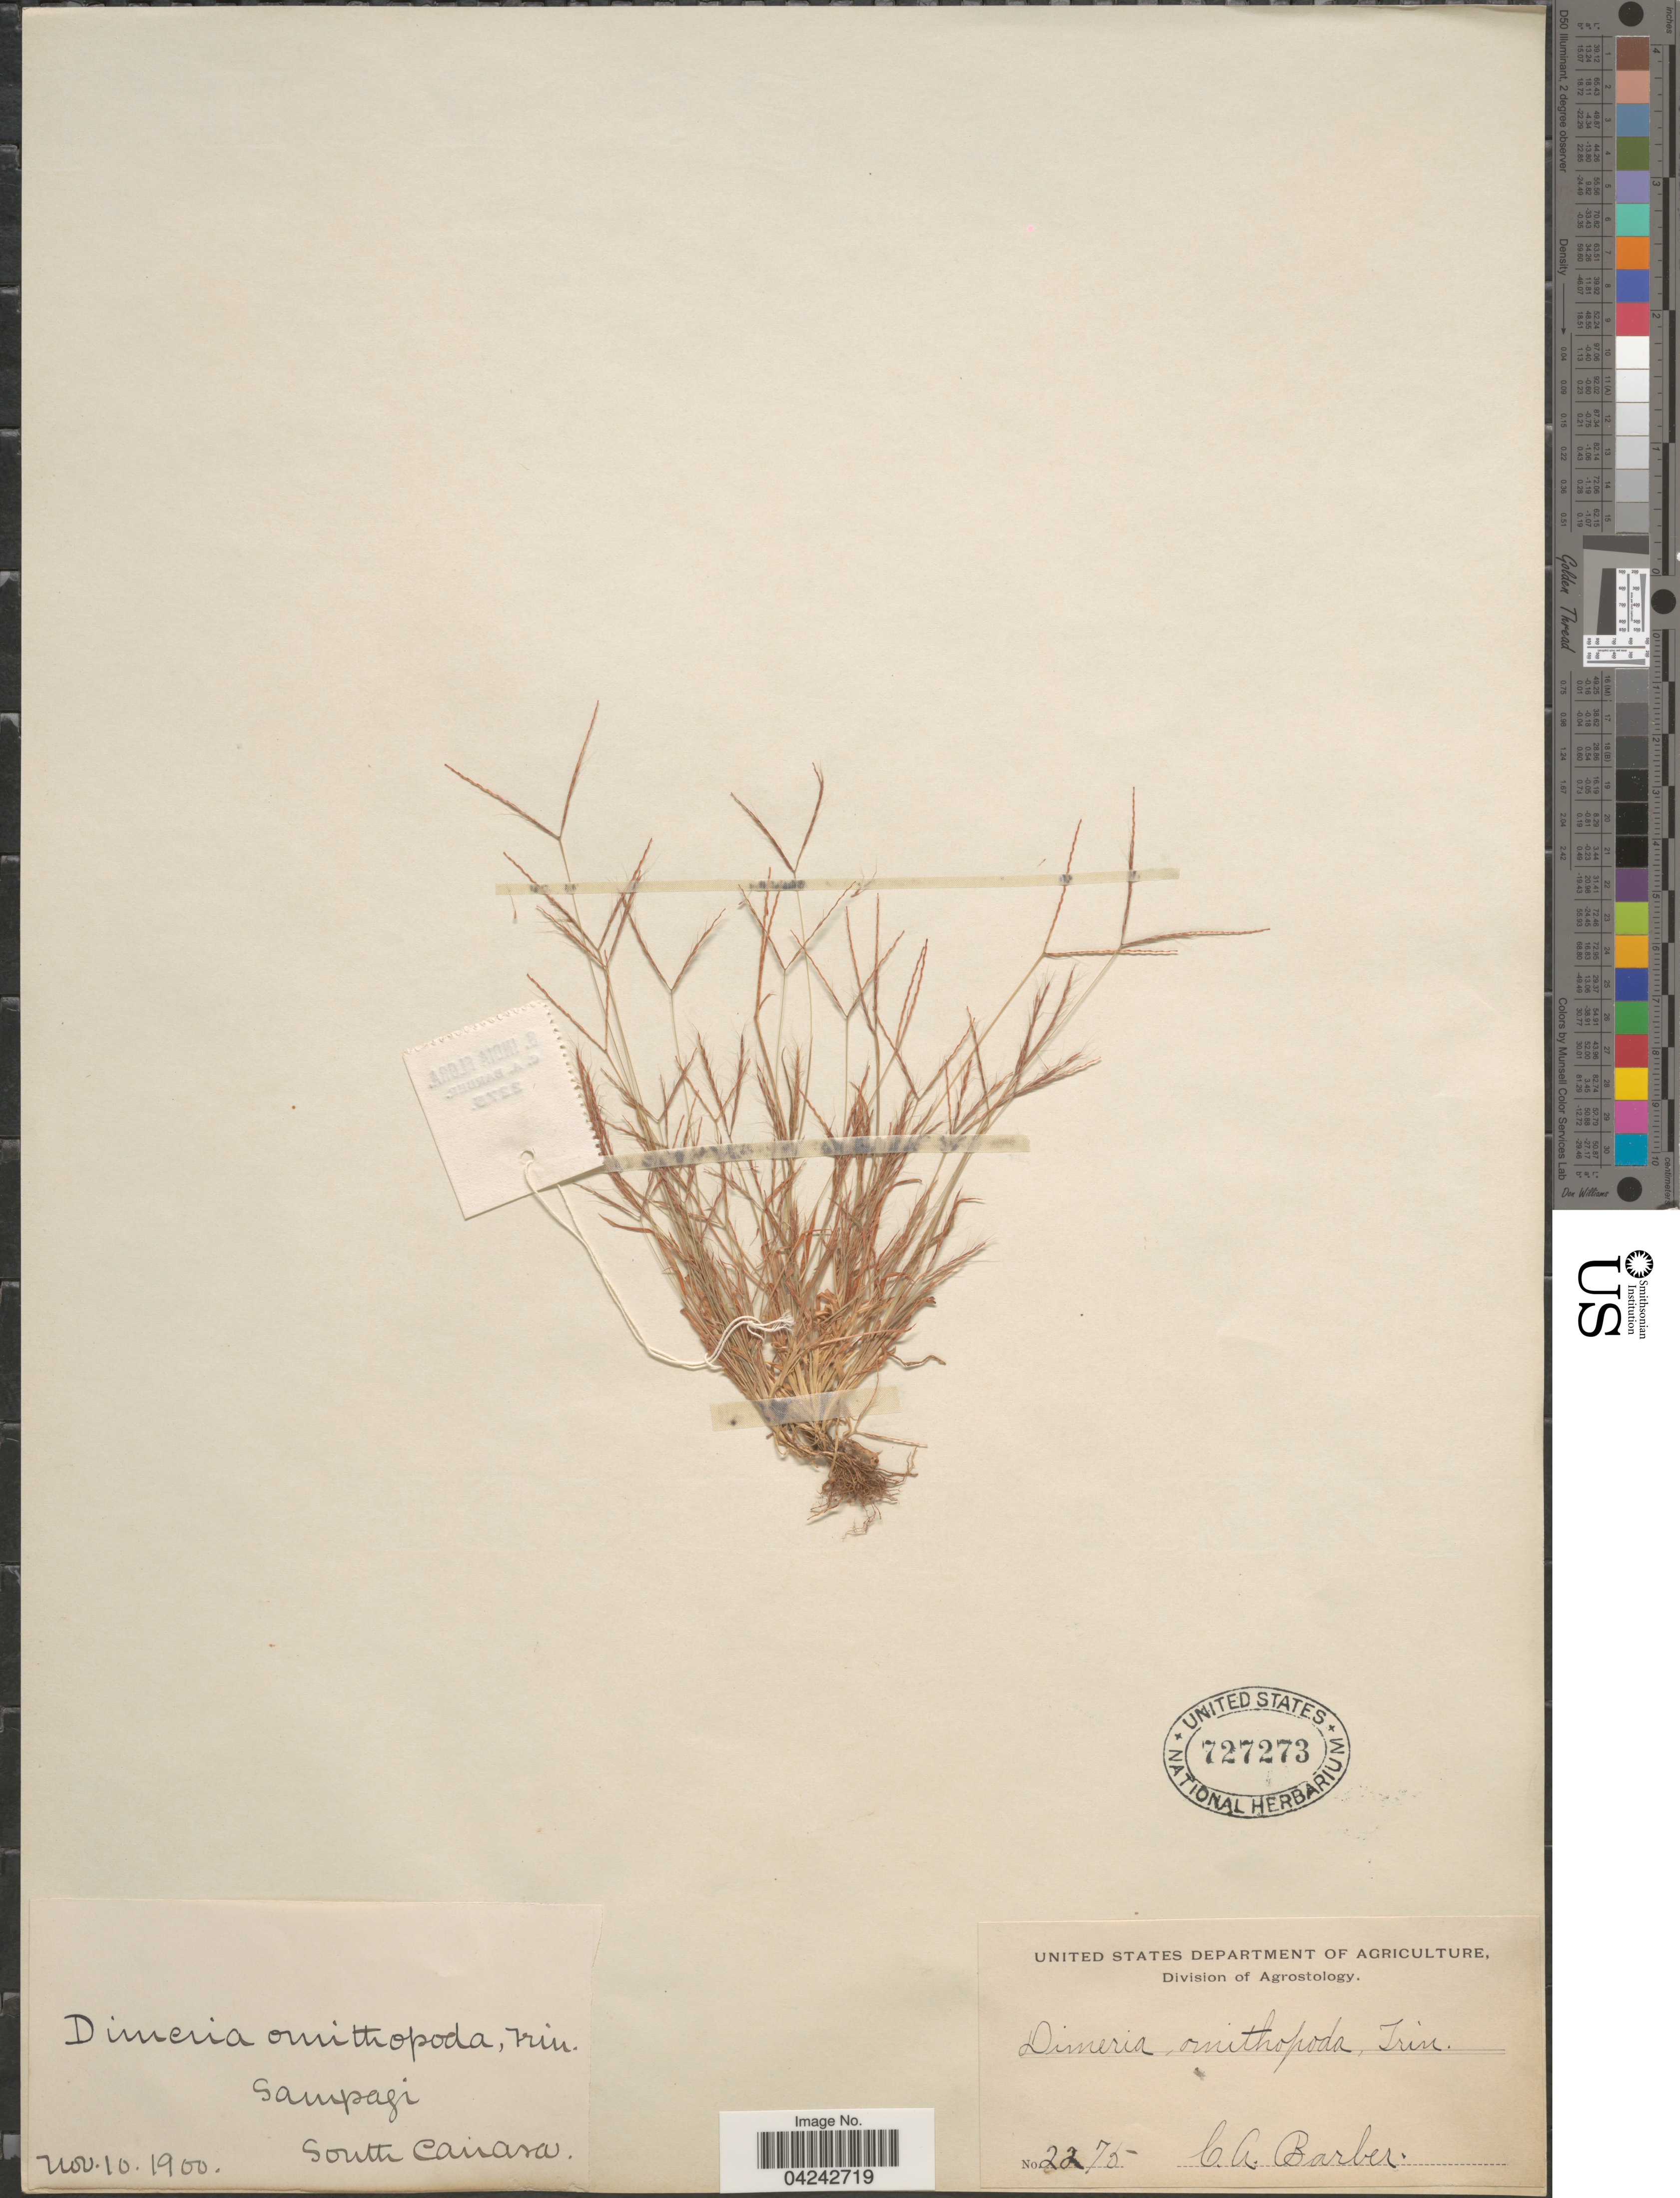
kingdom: Plantae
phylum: Tracheophyta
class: Liliopsida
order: Poales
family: Poaceae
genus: Dimeria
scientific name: Dimeria ornithopoda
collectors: C. Barber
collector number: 2275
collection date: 1900-11-10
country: India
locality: Sampagi. South Canara.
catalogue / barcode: US 727273